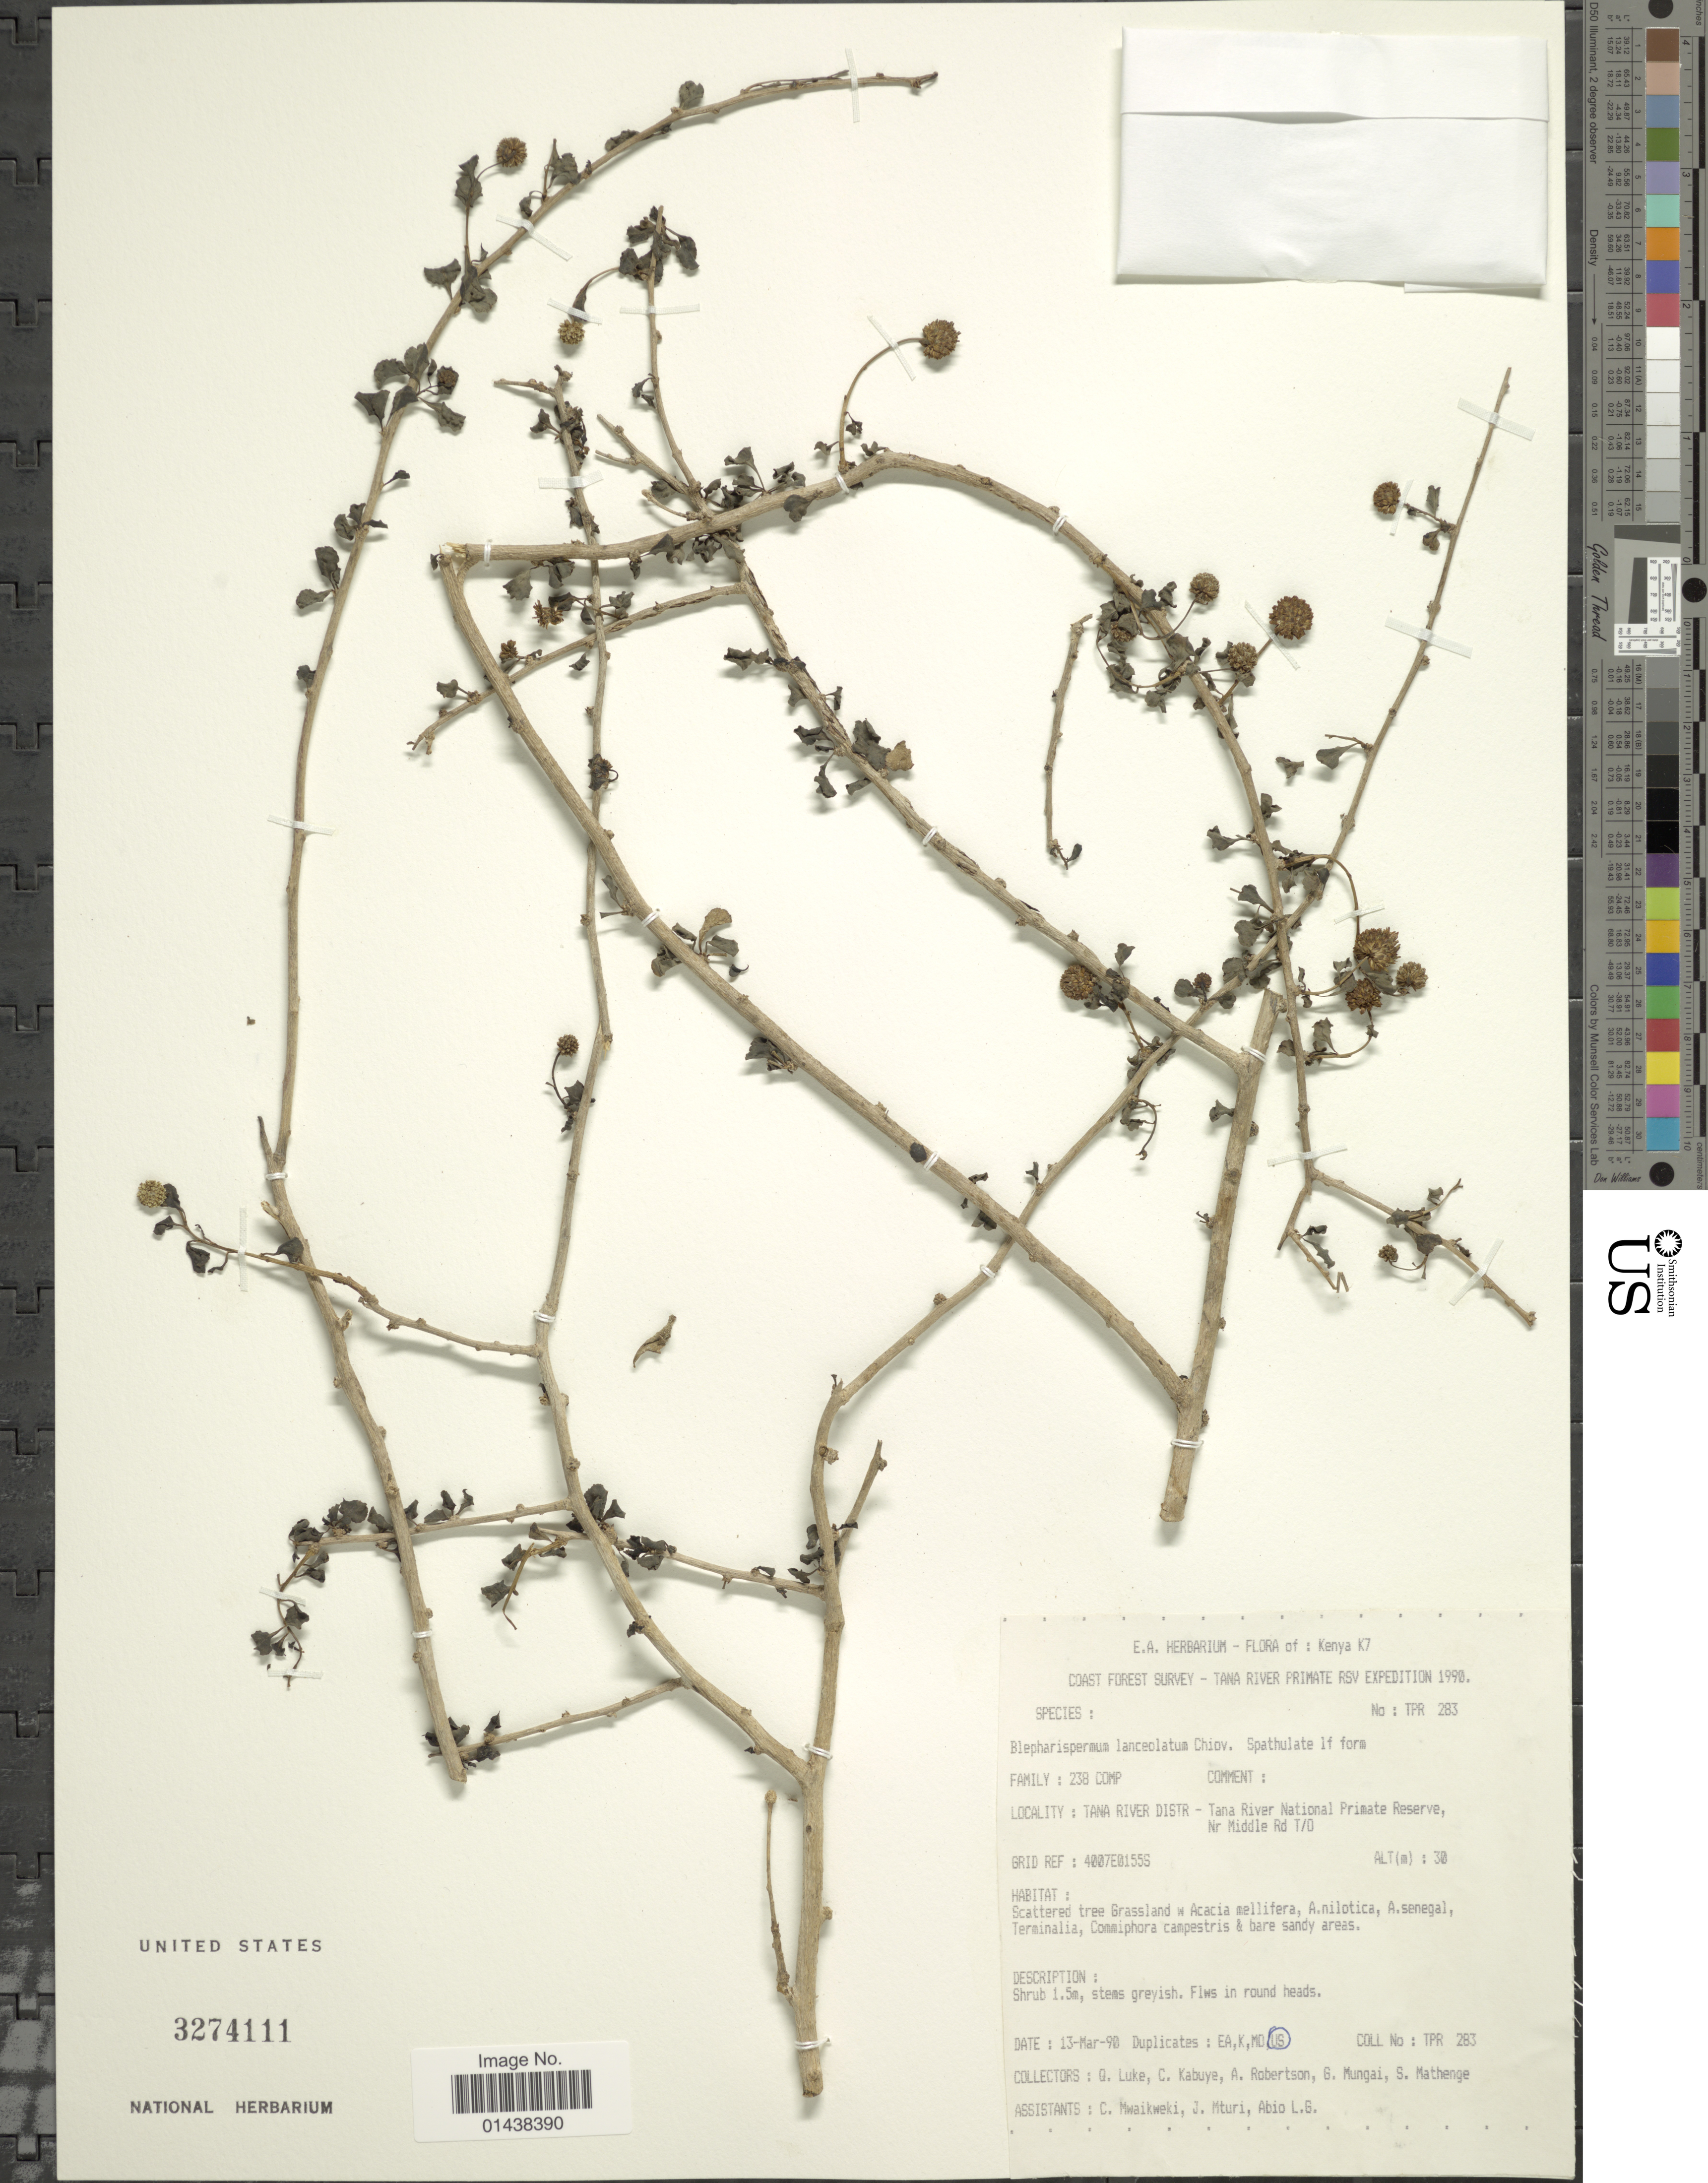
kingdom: Plantae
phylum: Tracheophyta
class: Magnoliopsida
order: Asterales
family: Asteraceae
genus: Blepharispermum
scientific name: Blepharispermum lanceolatum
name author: Chiov.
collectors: Q. Luke, C. Kabuye, A. Robertson, G. Mungai & et al.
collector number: TPR283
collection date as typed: Transcribed d/m/y: 13/3/90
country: Kenya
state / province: Tana River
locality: Tana River National Primate Reserve, Nr Middle Rd T/0, Grid Ref: 4007E0155S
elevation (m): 30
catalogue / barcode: US 3274111